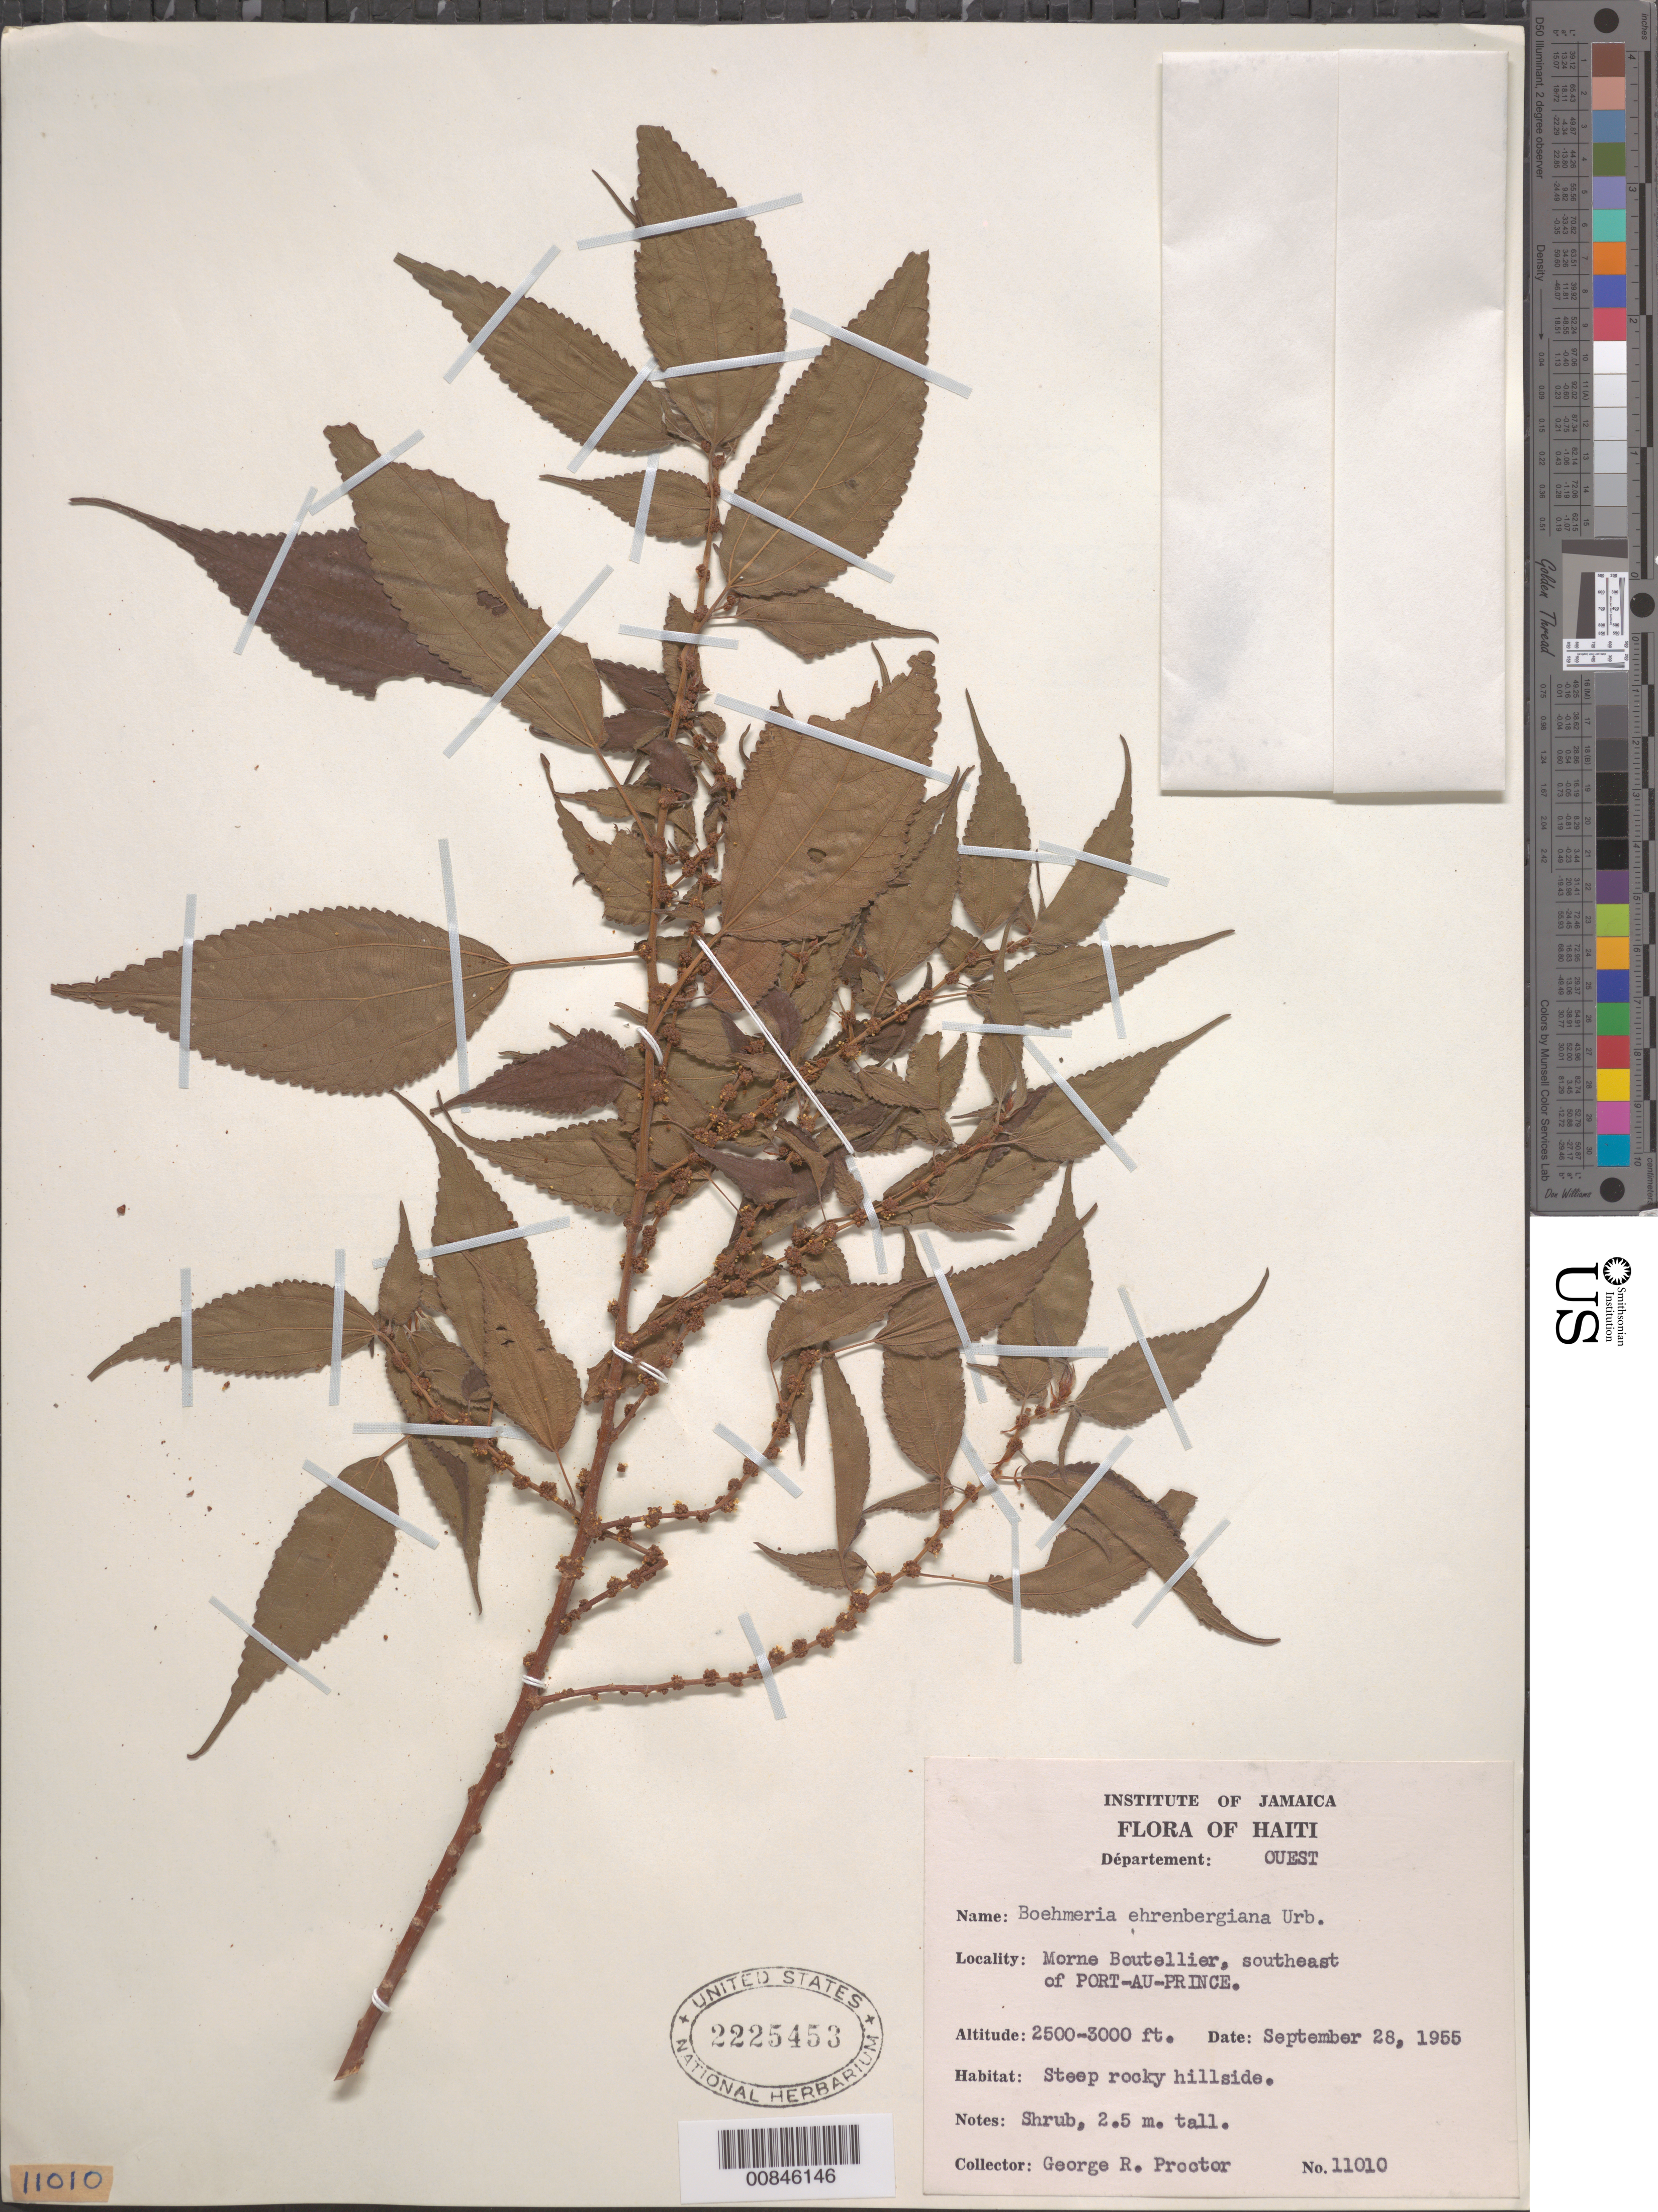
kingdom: Plantae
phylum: Tracheophyta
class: Magnoliopsida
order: Rosales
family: Urticaceae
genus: Boehmeria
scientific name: Boehmeria ehrenbergiana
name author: Urb.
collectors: G. R. Proctor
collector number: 11010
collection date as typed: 28 Sep 1955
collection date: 1955-09-28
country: Haiti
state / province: Ouest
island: Hispaniola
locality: Morne Boutellier, southeast of Port-au-Prince.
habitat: Steep rocky hillside.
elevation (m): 762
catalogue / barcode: US 2225453